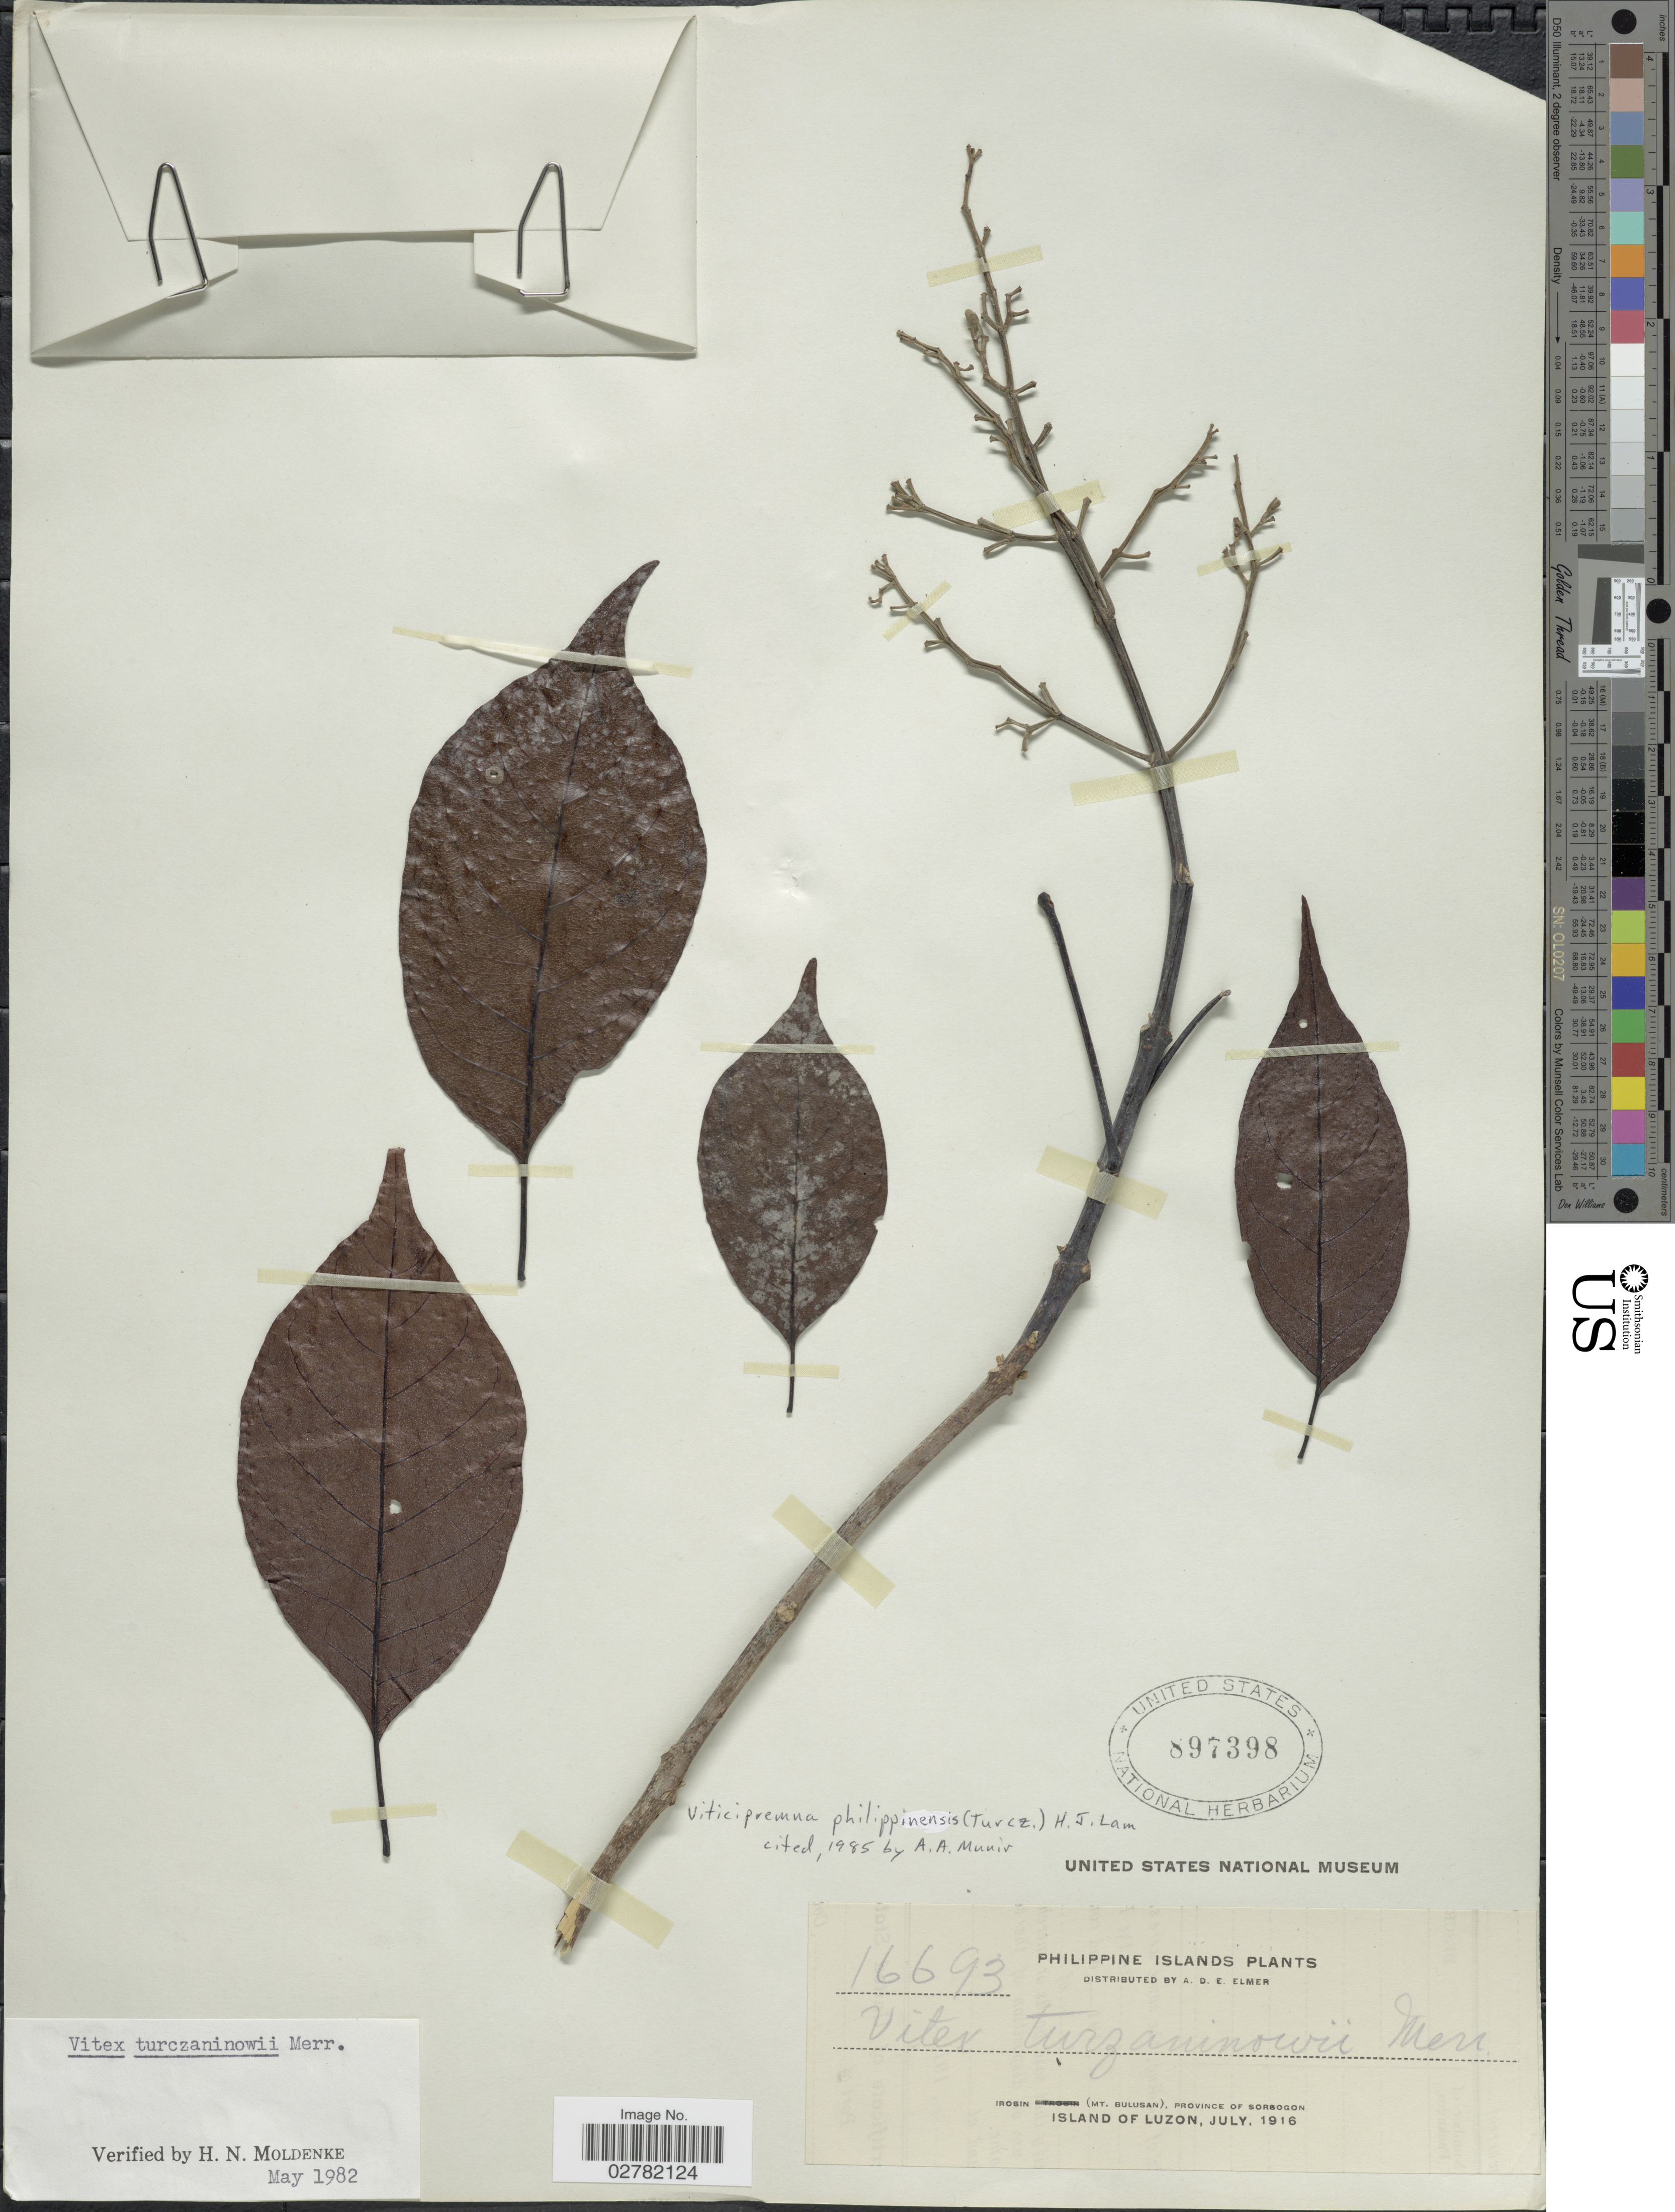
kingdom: Plantae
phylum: Tracheophyta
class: Magnoliopsida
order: Lamiales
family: Lamiaceae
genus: Viticipremna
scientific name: Viticipremna philippinensis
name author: (Turcz.) H.J. Lam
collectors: A. D. E. Elmer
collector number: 16693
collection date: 1916-07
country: Philippines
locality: Philippine Islands. Irosin (Mt. Bulusan), Province of Sorsogon. Island of Luzon.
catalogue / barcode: US 897398